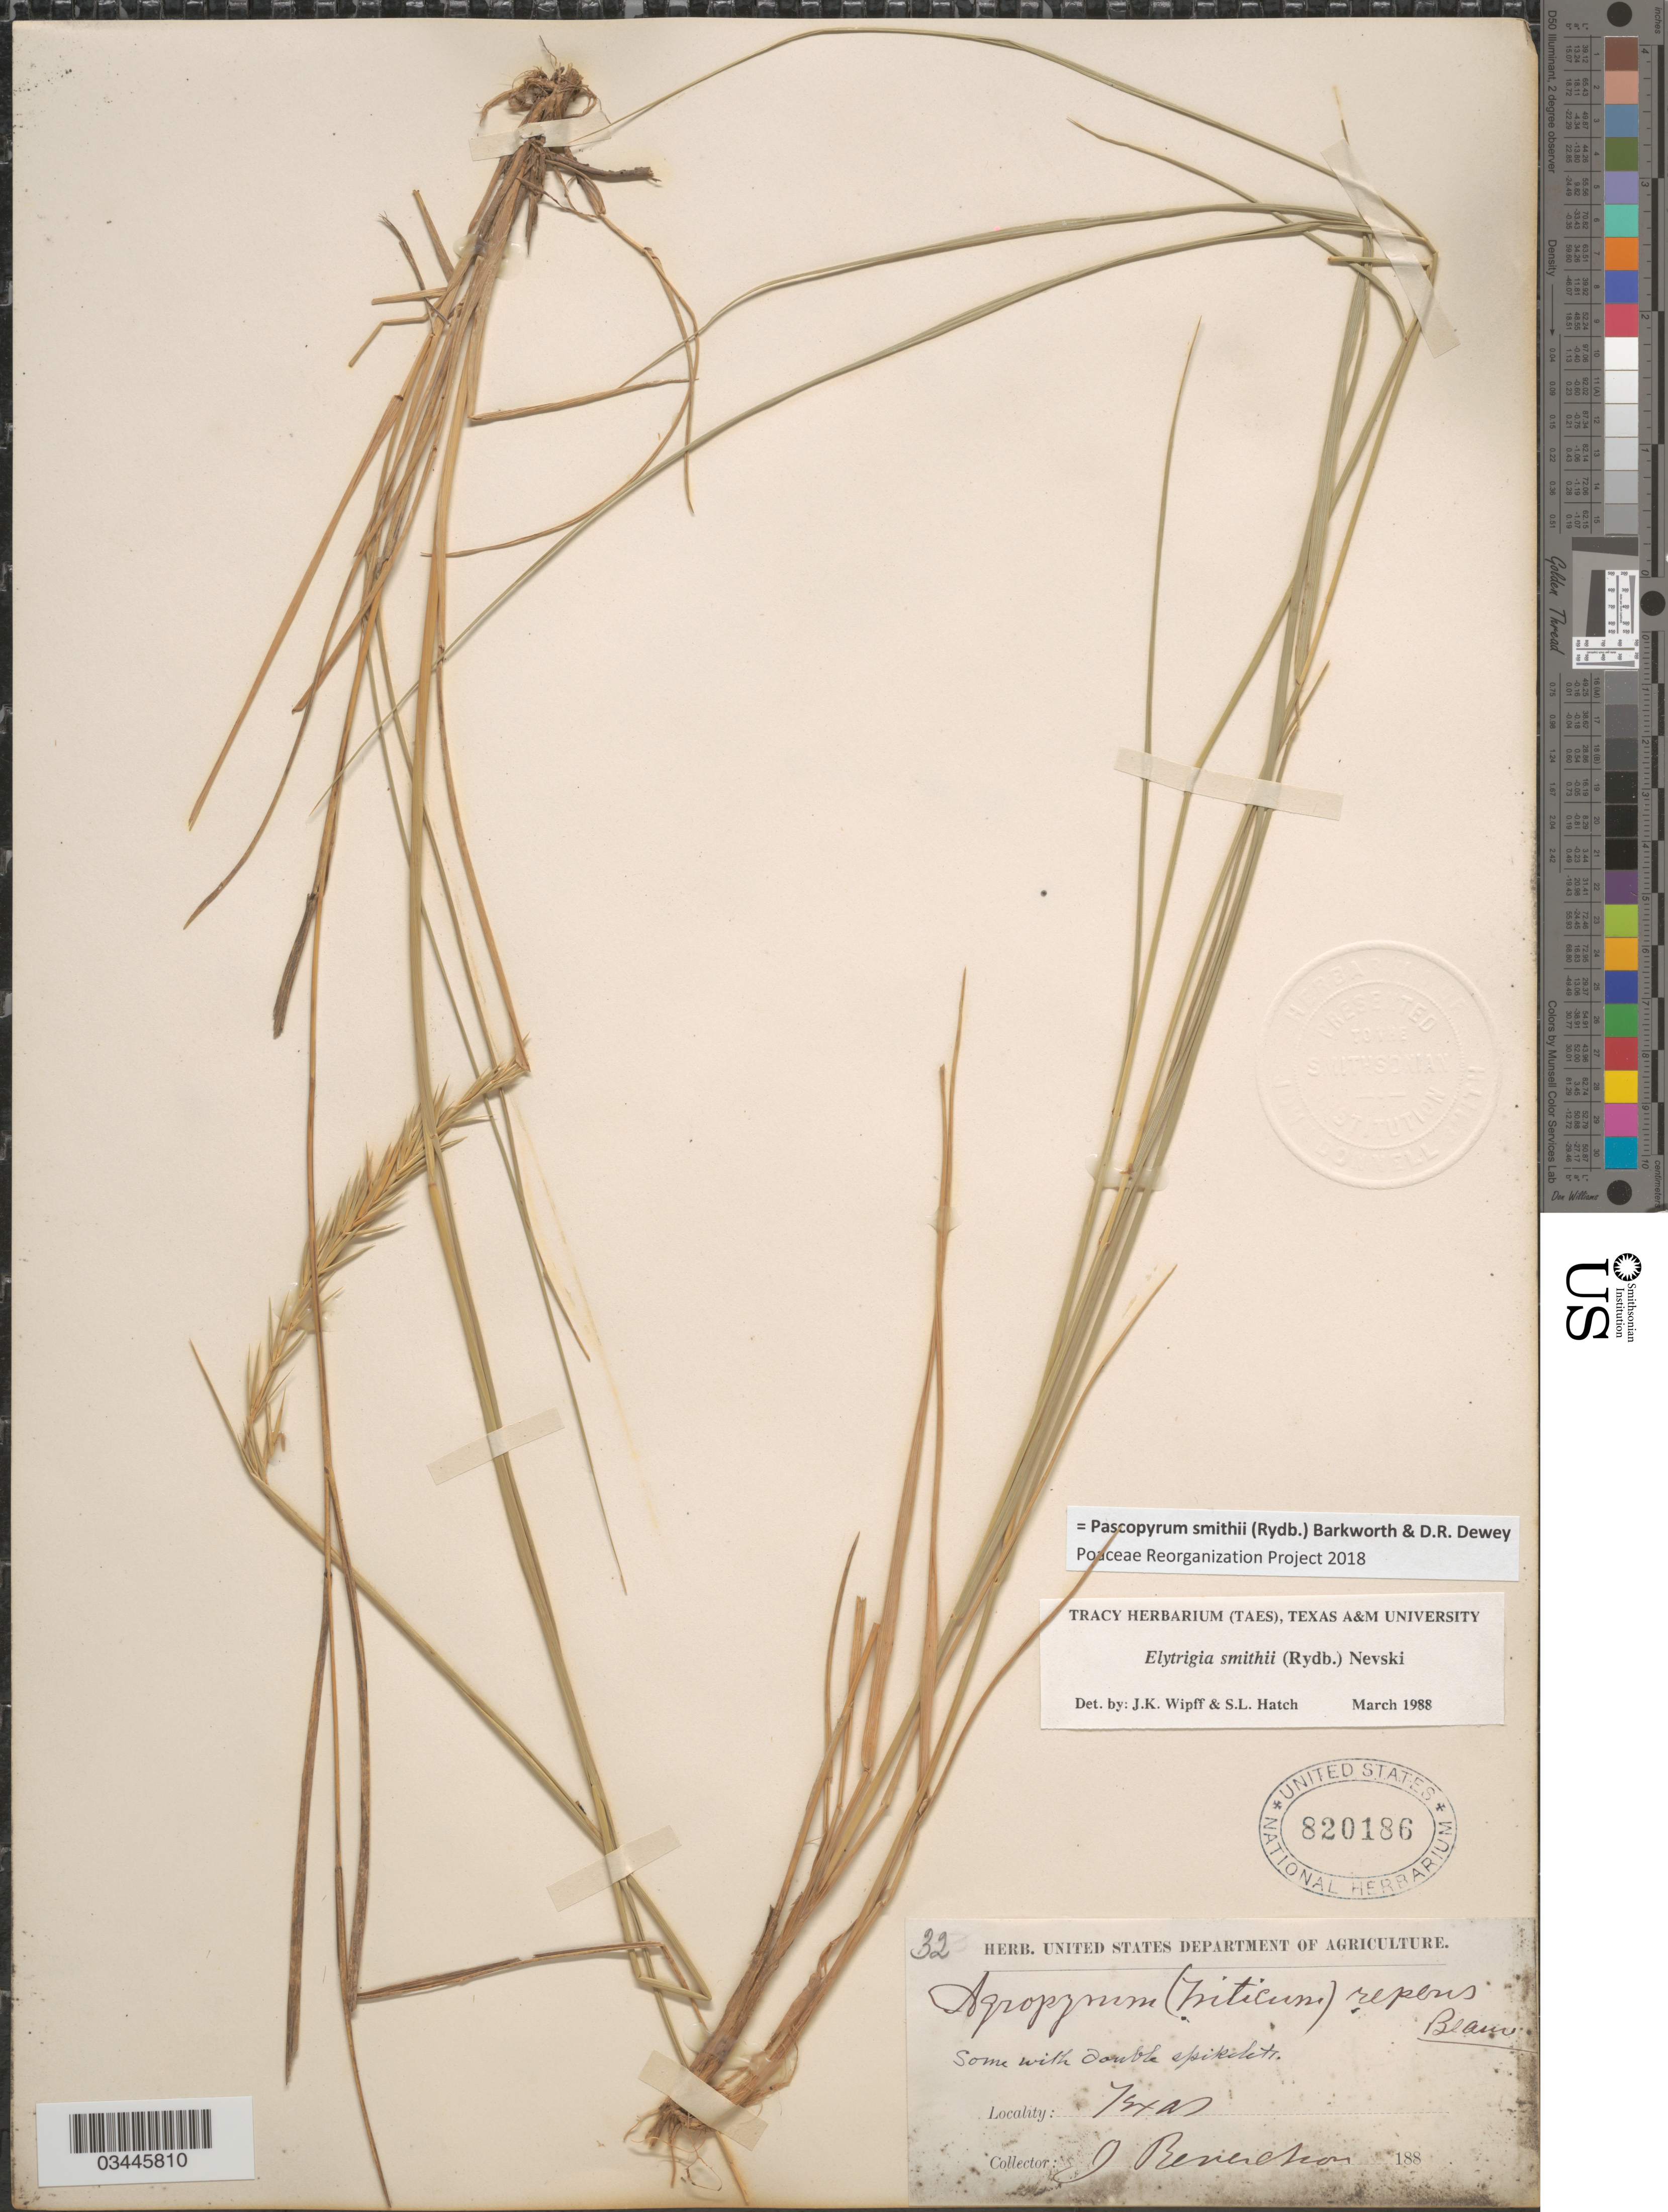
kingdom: Plantae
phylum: Tracheophyta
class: Liliopsida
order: Poales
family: Poaceae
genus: Pascopyrum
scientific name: Pascopyrum smithii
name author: (Rydb.) Barkworth & Dewey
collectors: J. Reverchon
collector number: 32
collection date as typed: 188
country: United States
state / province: Texas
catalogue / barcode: US 820186